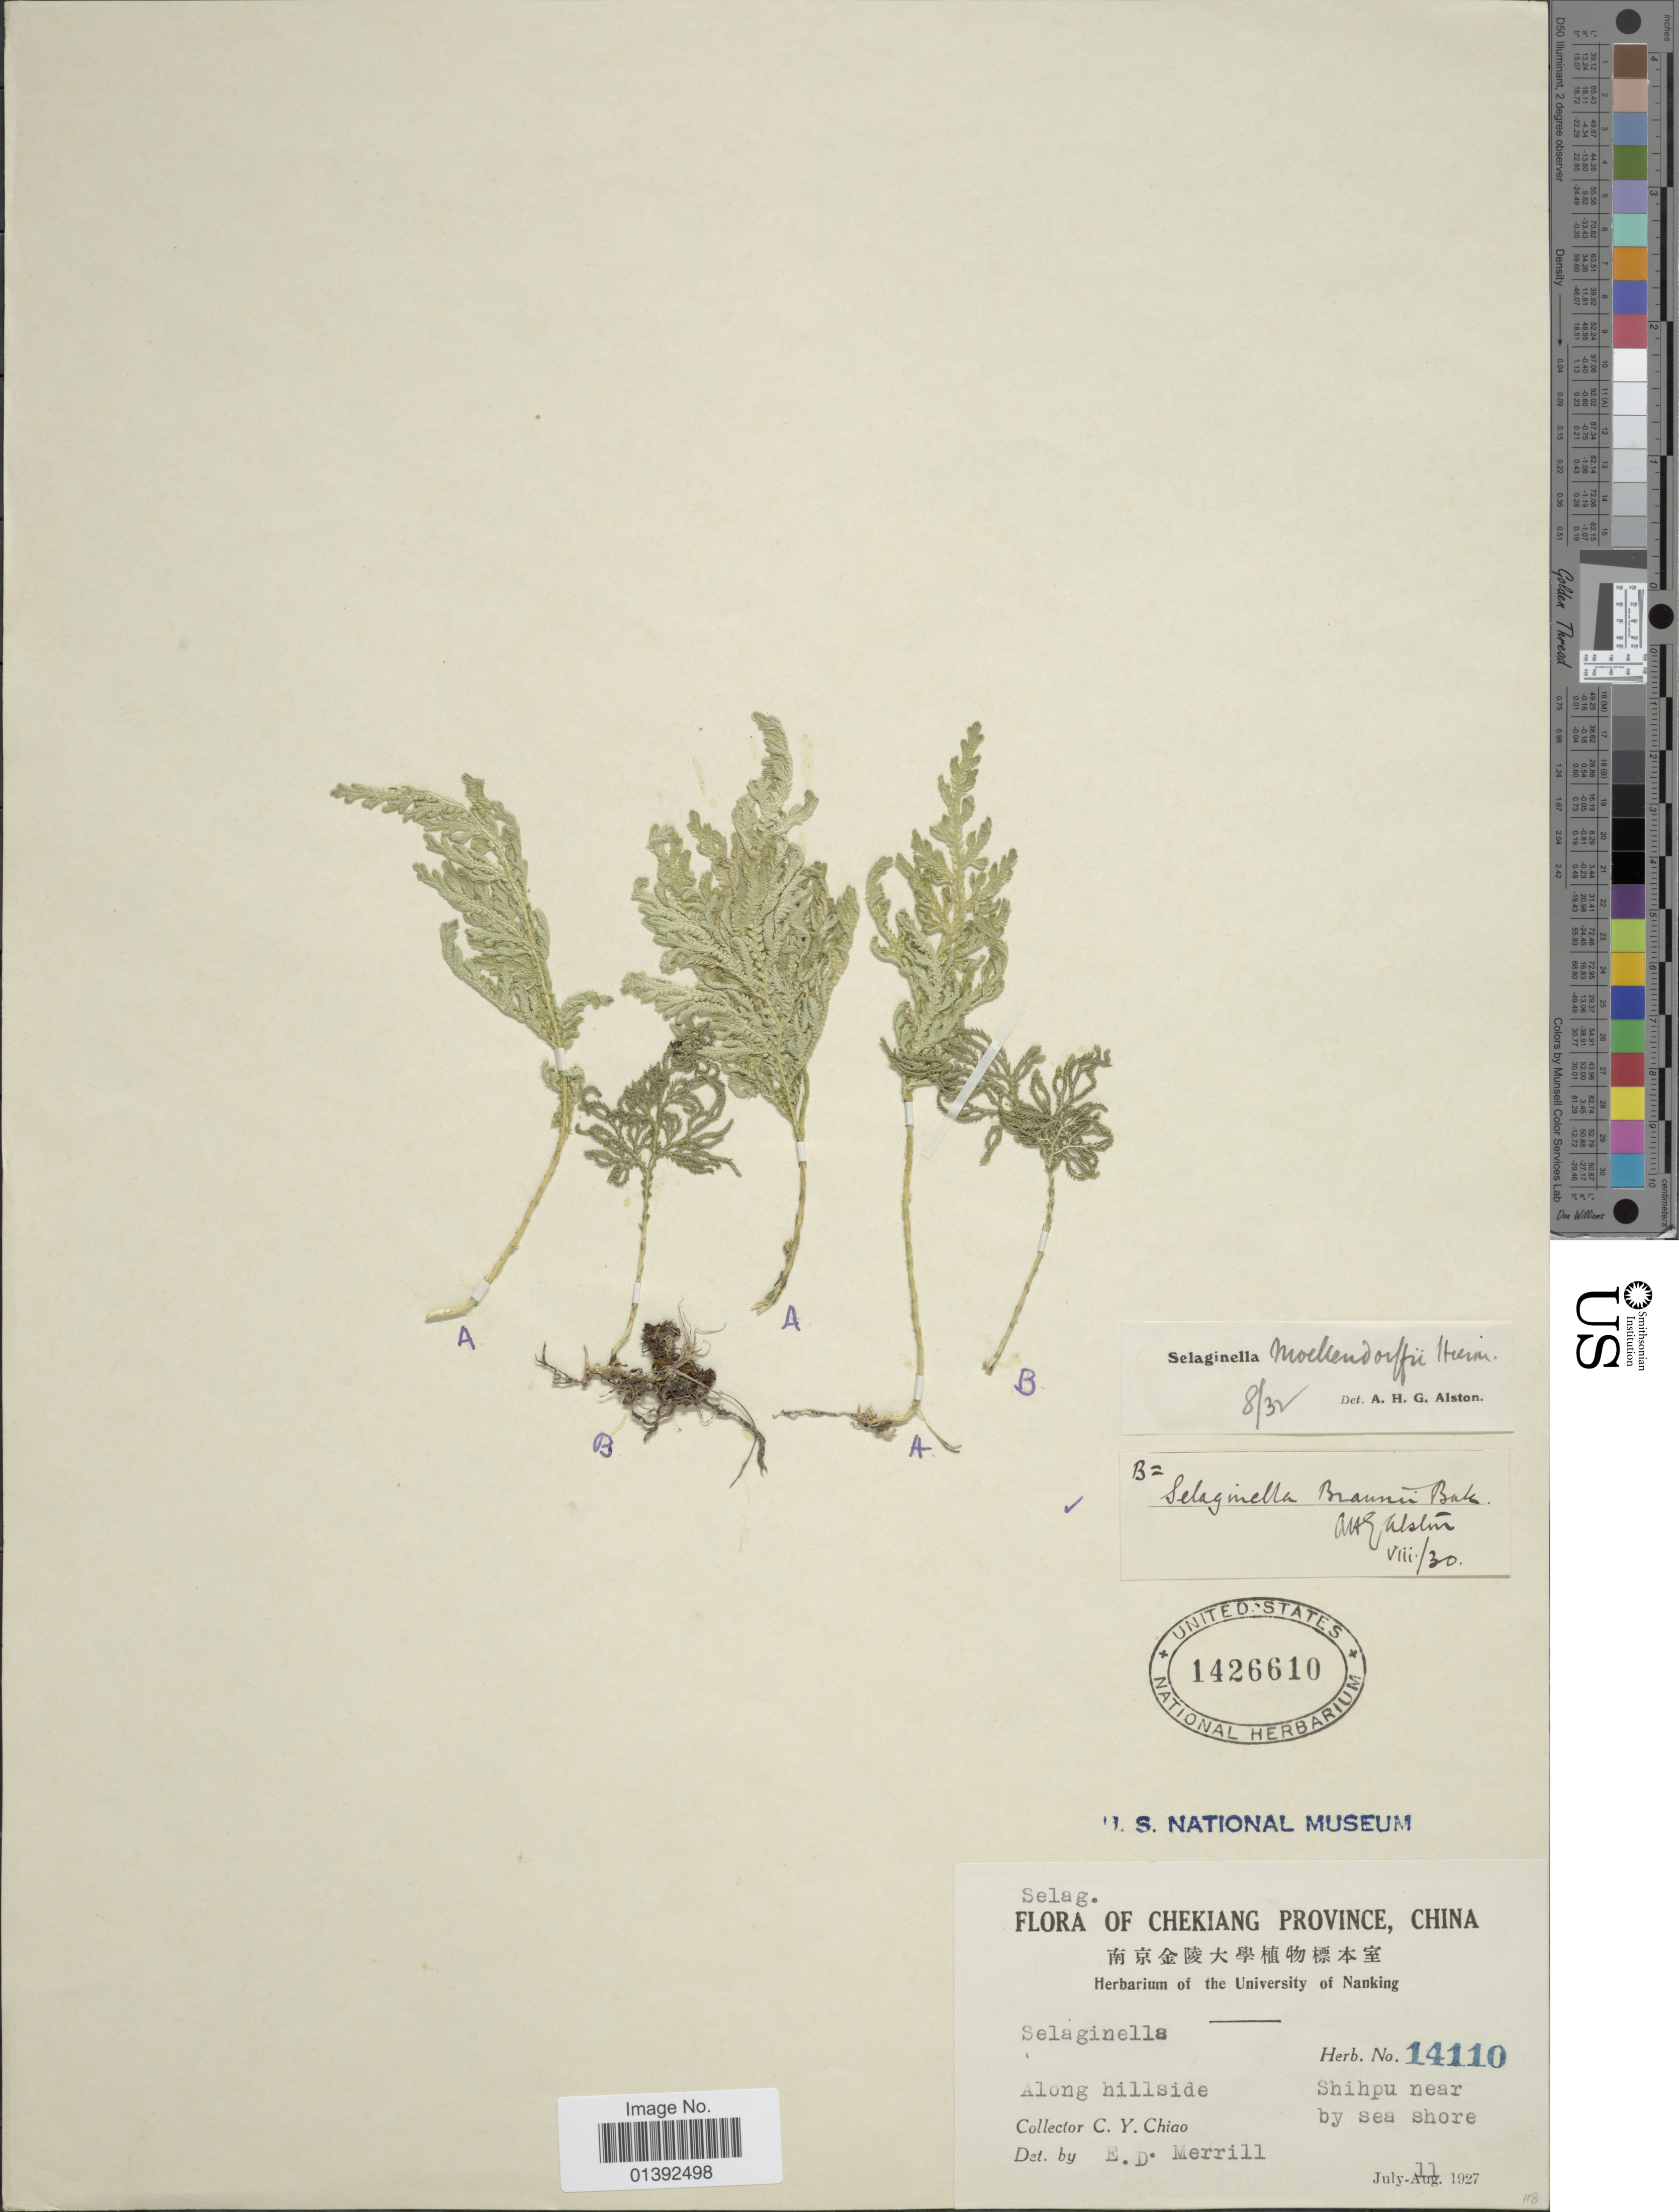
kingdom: Plantae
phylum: Tracheophyta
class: Lycopodiopsida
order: Selaginellales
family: Selaginellaceae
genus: Selaginella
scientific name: Selaginella braunii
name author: Baker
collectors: C. Y. Chiao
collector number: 14110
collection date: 1927-07-11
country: China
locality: Chekiang Province, Shihpu near by sea shore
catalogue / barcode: US 1426610